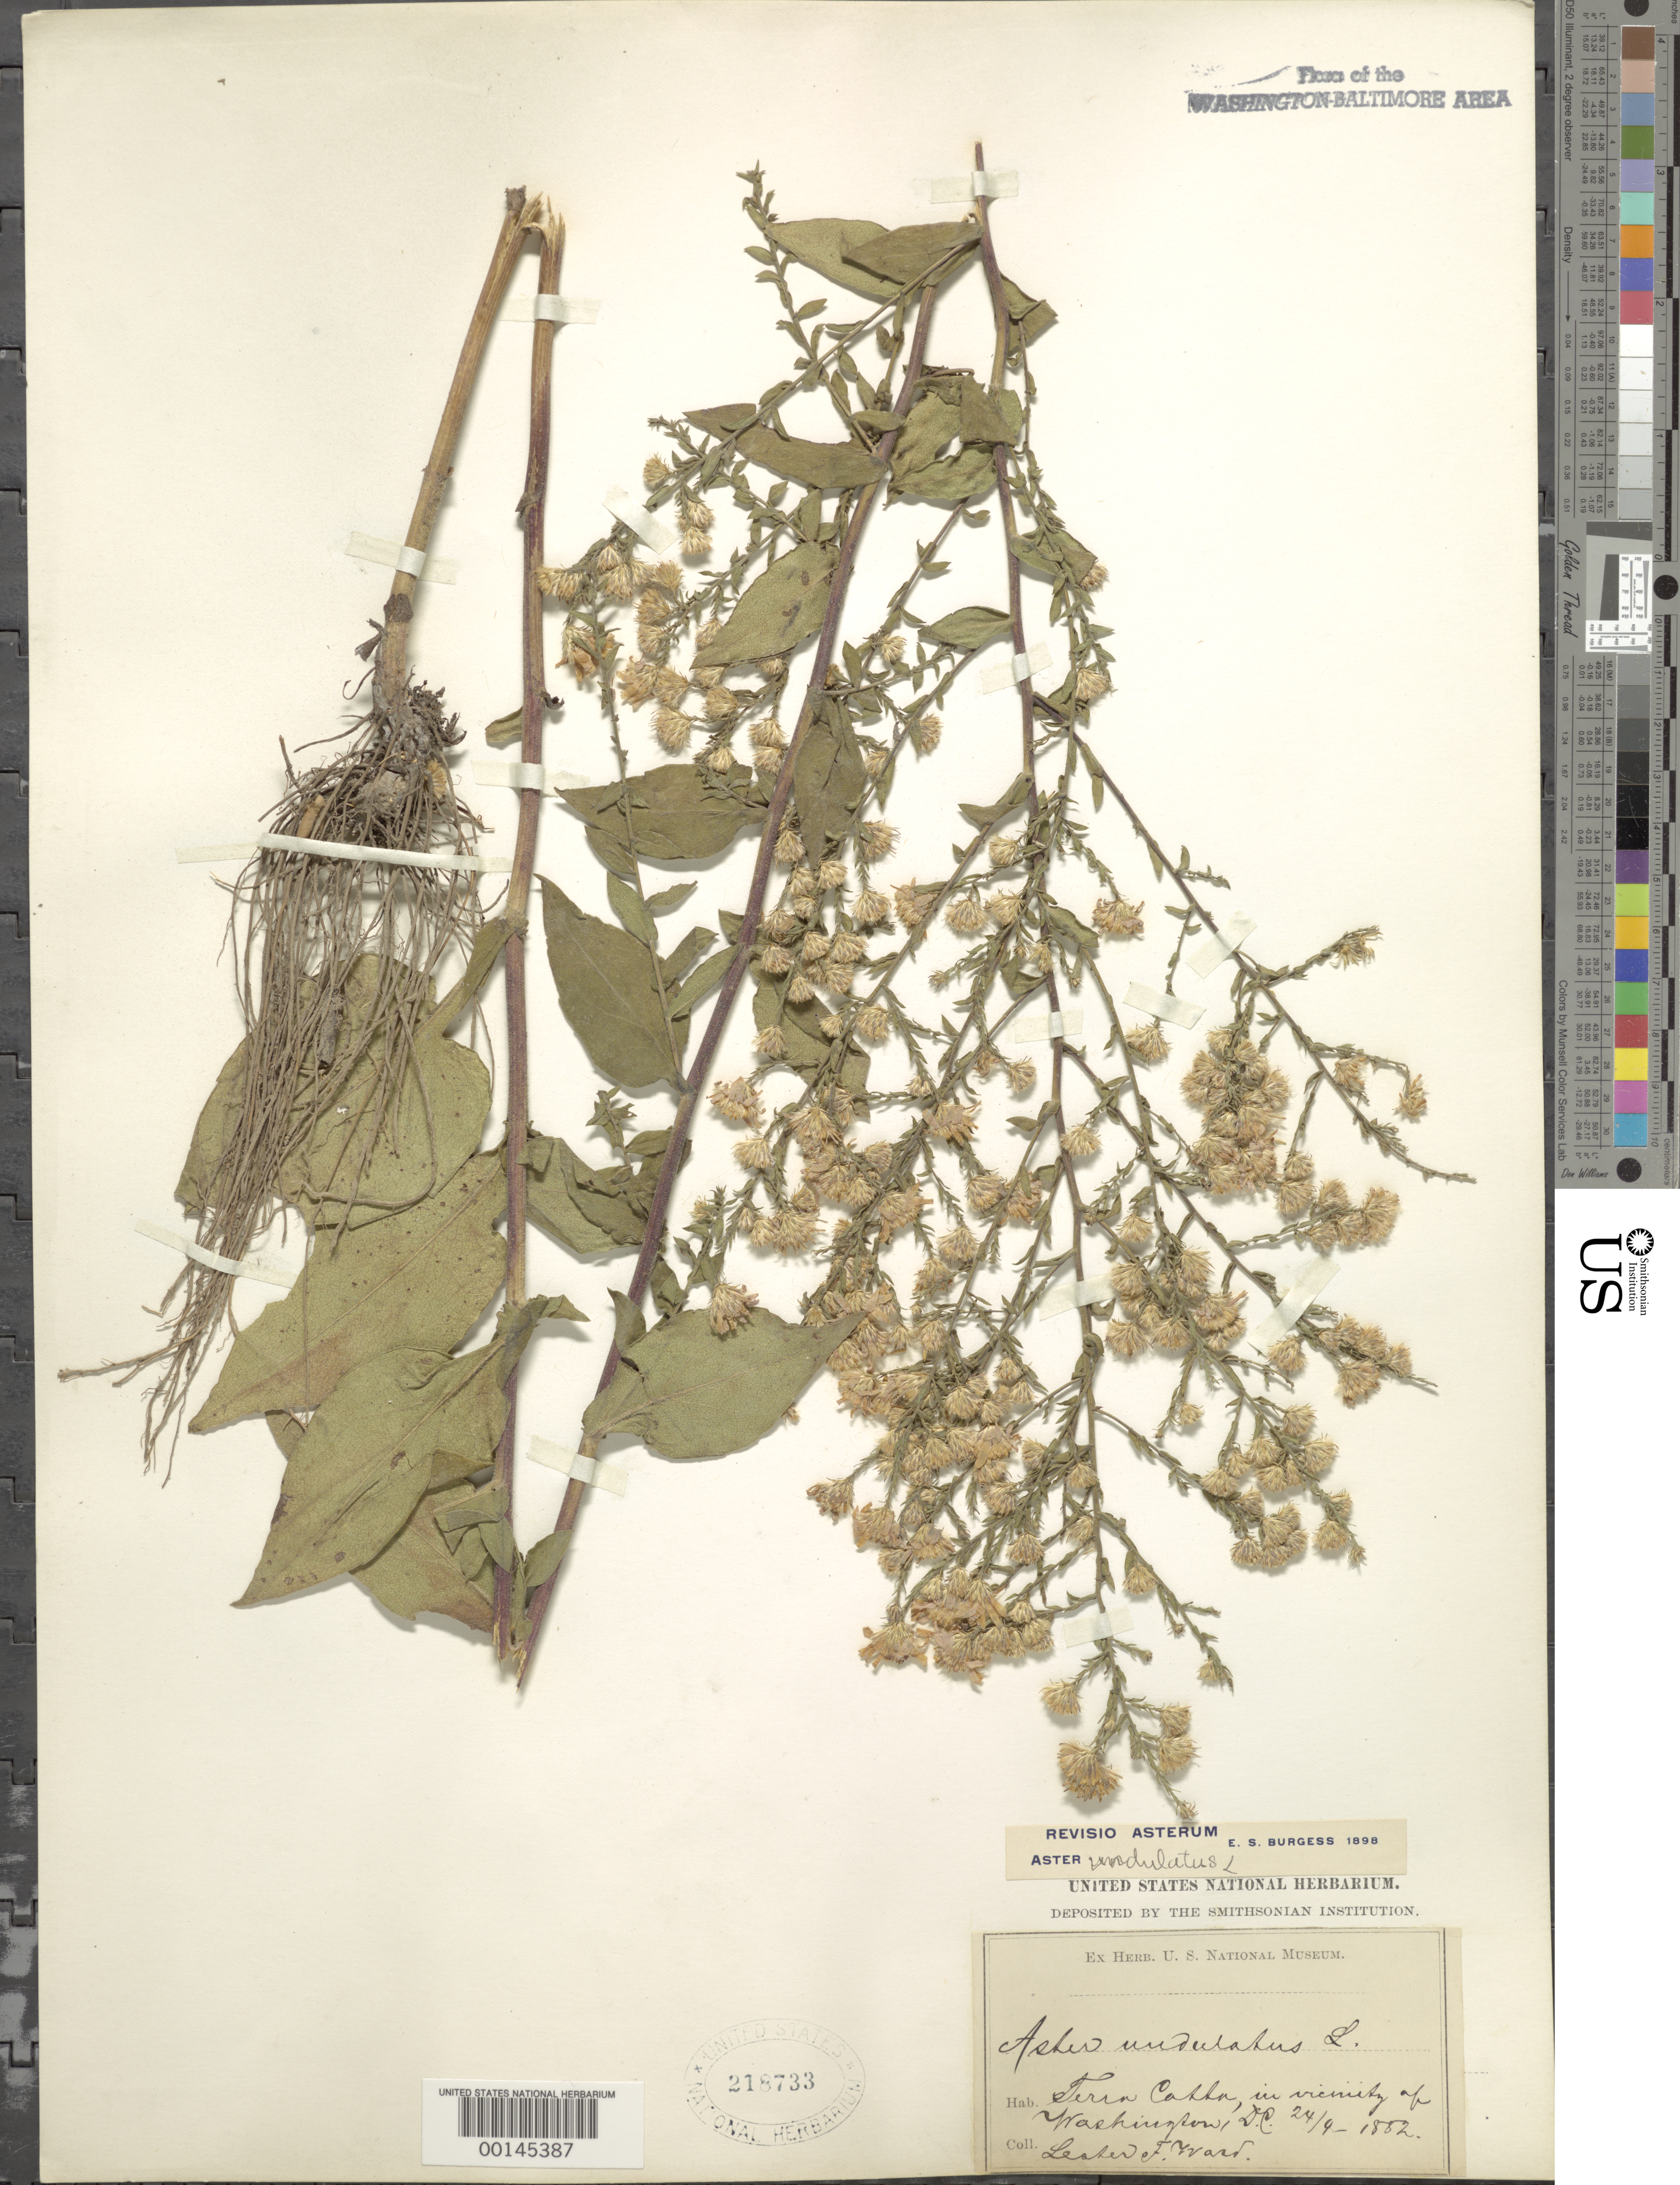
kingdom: Plantae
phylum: Tracheophyta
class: Magnoliopsida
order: Asterales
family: Asteraceae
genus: Symphyotrichum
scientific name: Symphyotrichum undulatum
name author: (L.) G.L. Nesom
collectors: L. F. Ward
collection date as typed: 24 Sep 1882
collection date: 1882-09-24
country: United States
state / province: District of Columbia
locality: Terra Cotta Swamp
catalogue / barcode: US 218733